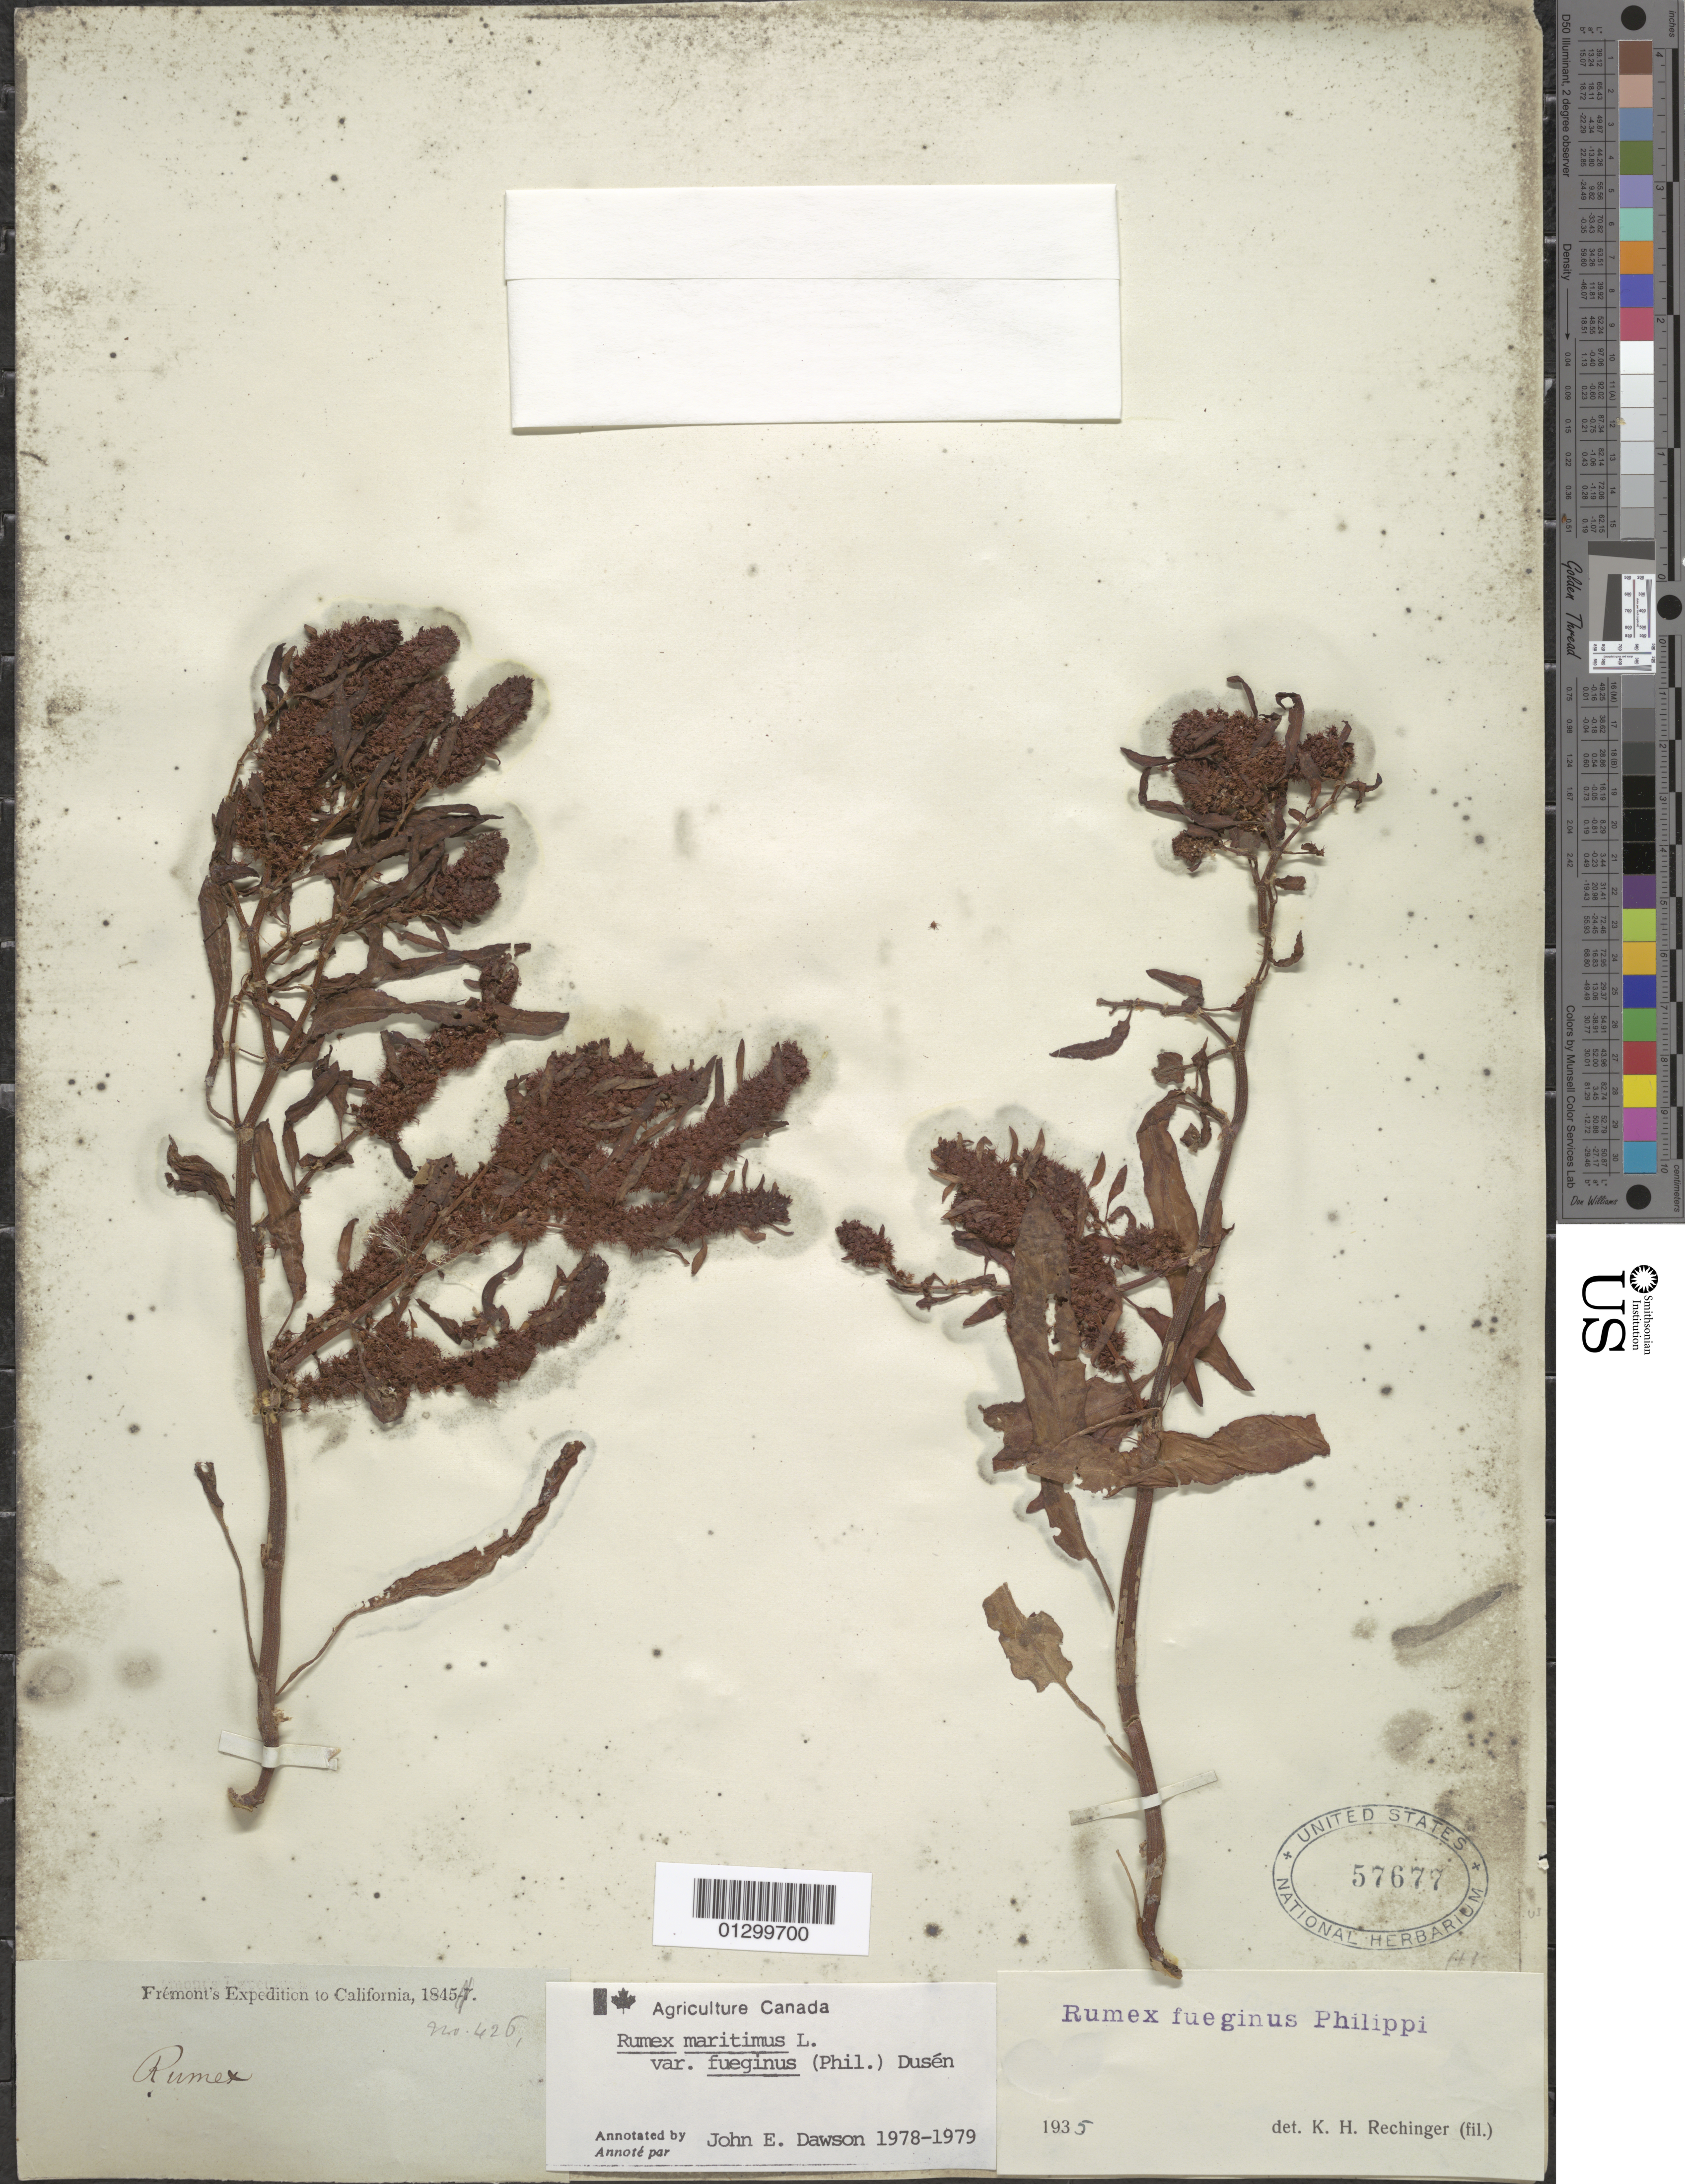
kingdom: Plantae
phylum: Tracheophyta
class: Magnoliopsida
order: Caryophyllales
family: Polygonaceae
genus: Rumex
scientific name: Rumex maritimus var. fueginus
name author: (Phil.) Dusén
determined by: Dawson, J. E.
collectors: J. C. Frémont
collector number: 426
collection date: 1845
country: United States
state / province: California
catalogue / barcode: US 57677